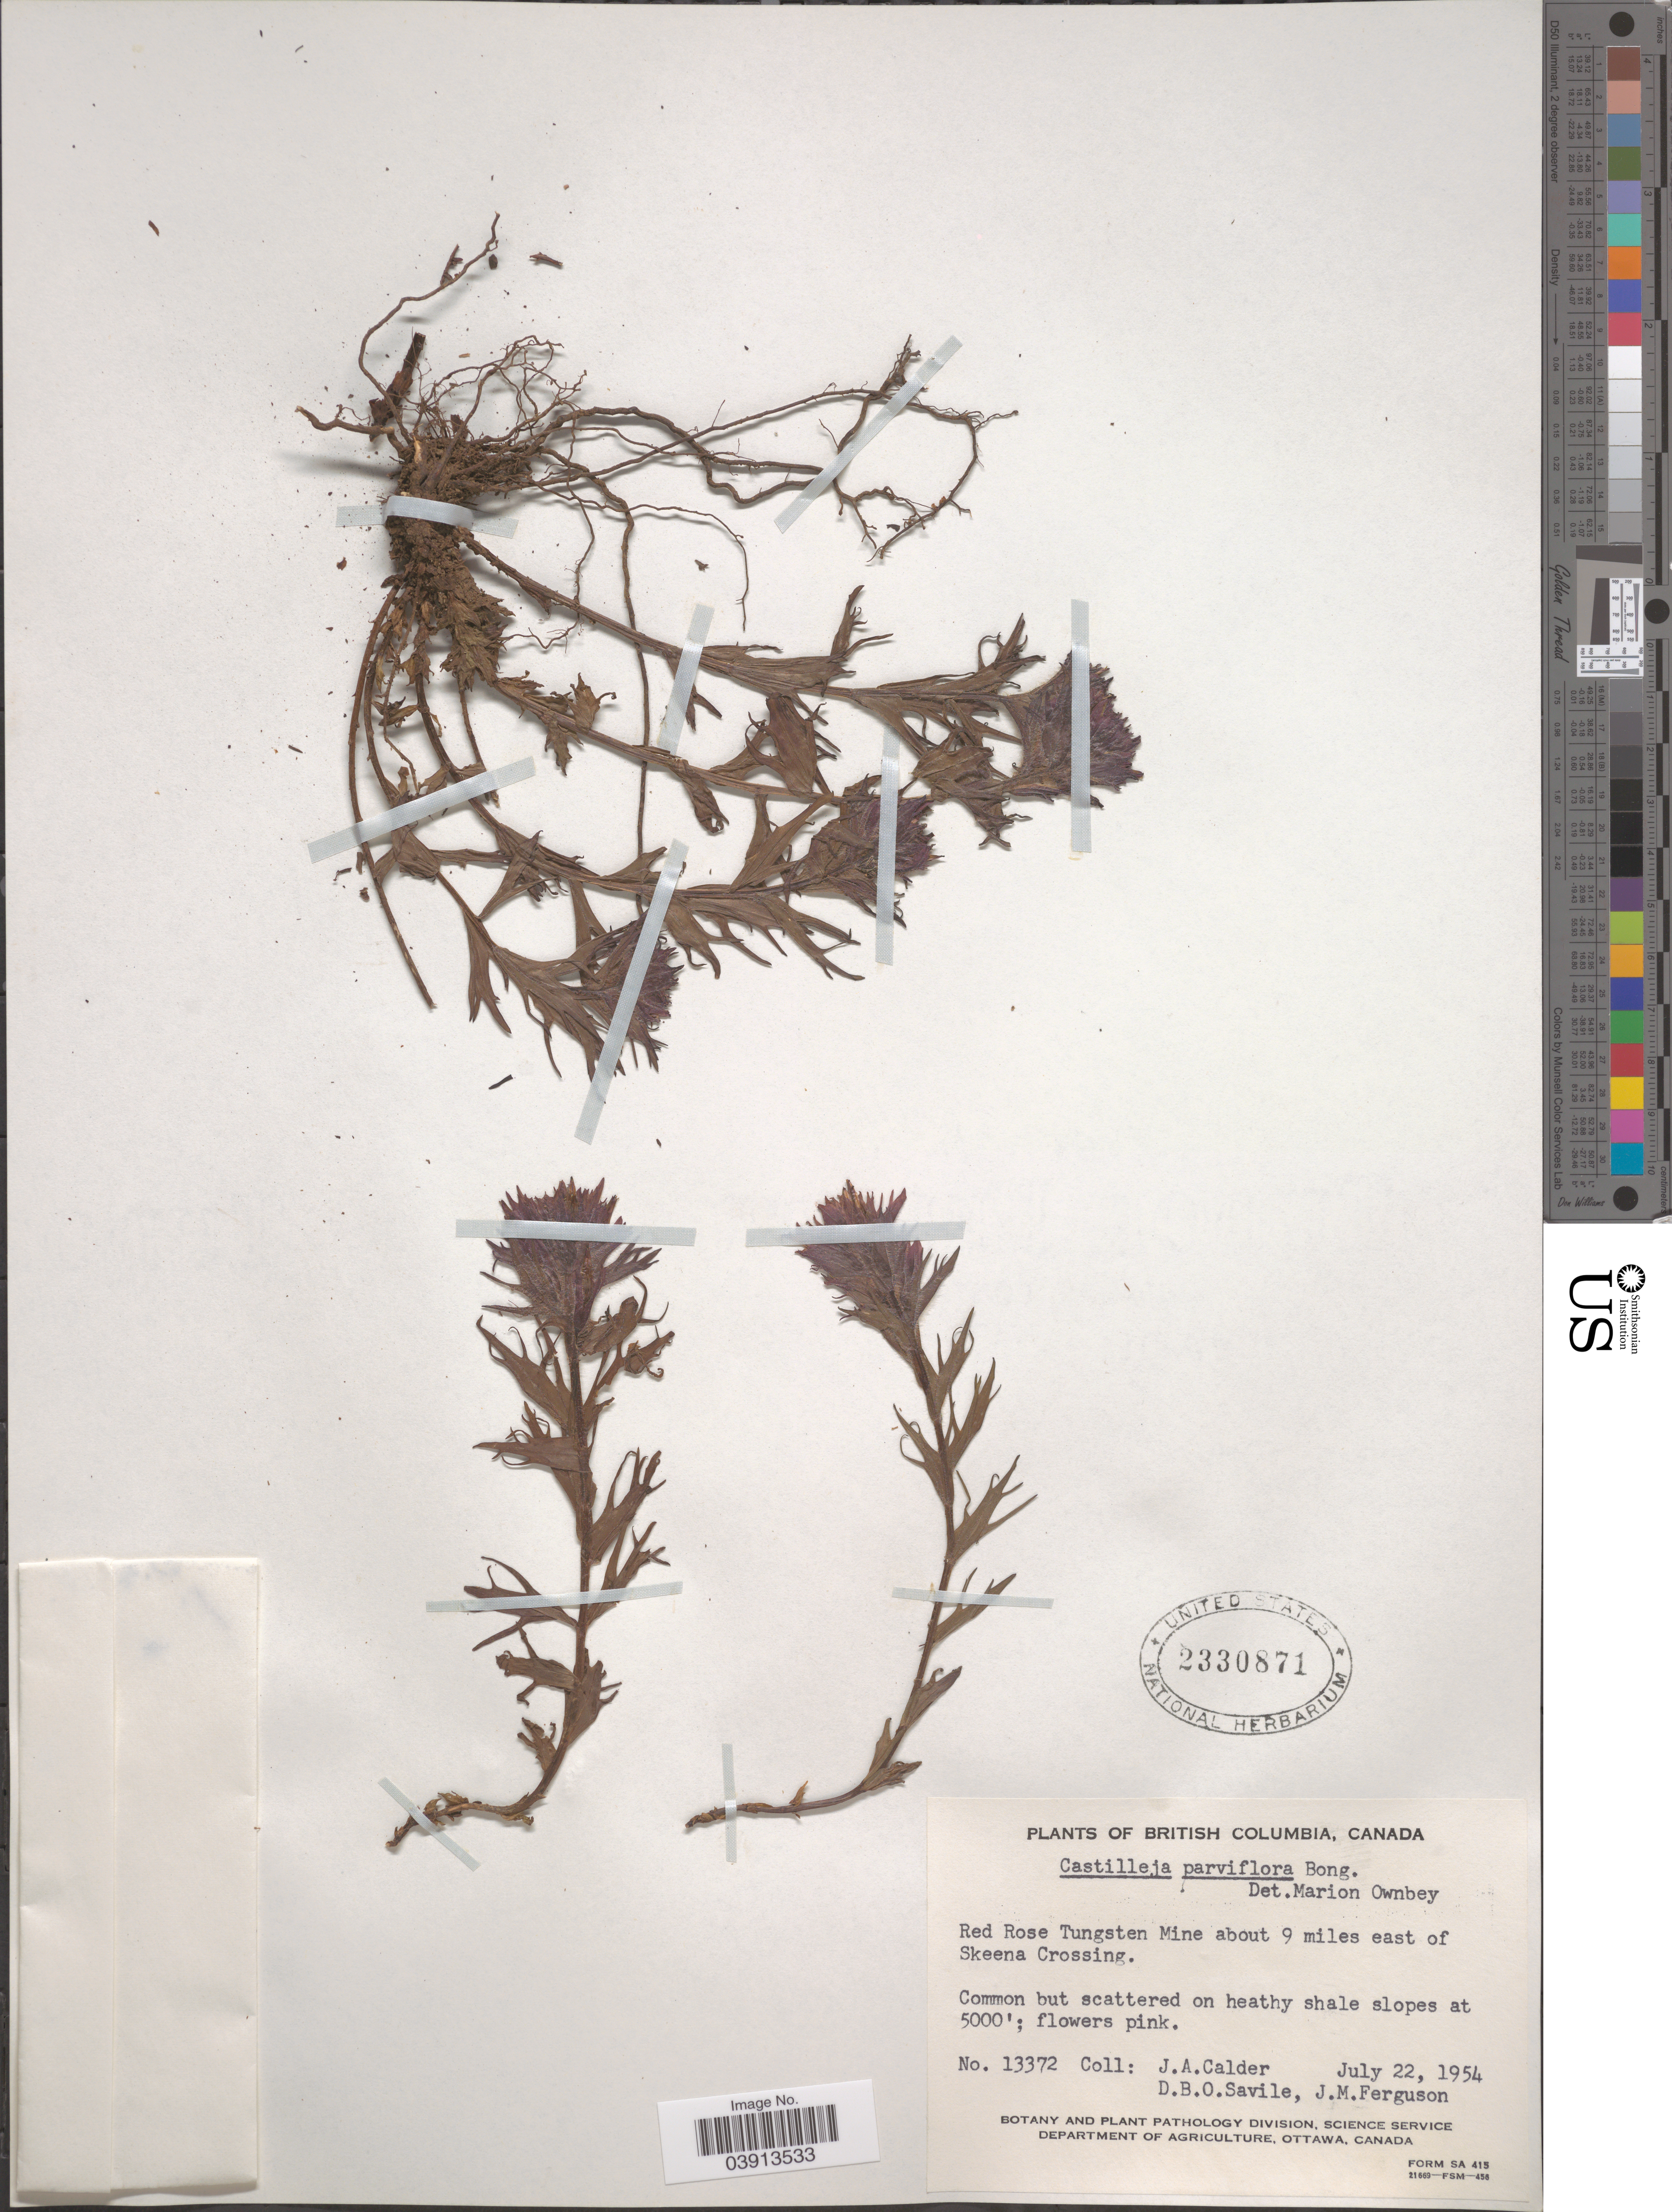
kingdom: Plantae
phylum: Tracheophyta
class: Magnoliopsida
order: Lamiales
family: Orobanchaceae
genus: Castilleja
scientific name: Castilleja parviflora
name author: Bong.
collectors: J. A. Calder, D. Savile & J. M. Ferguson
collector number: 13372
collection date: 1954-07-22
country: Canada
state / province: British Columbia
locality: Red Rose Tungsten Mine about 9 miles east of Skeena Crossing.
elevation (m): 1524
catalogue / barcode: US 2330871